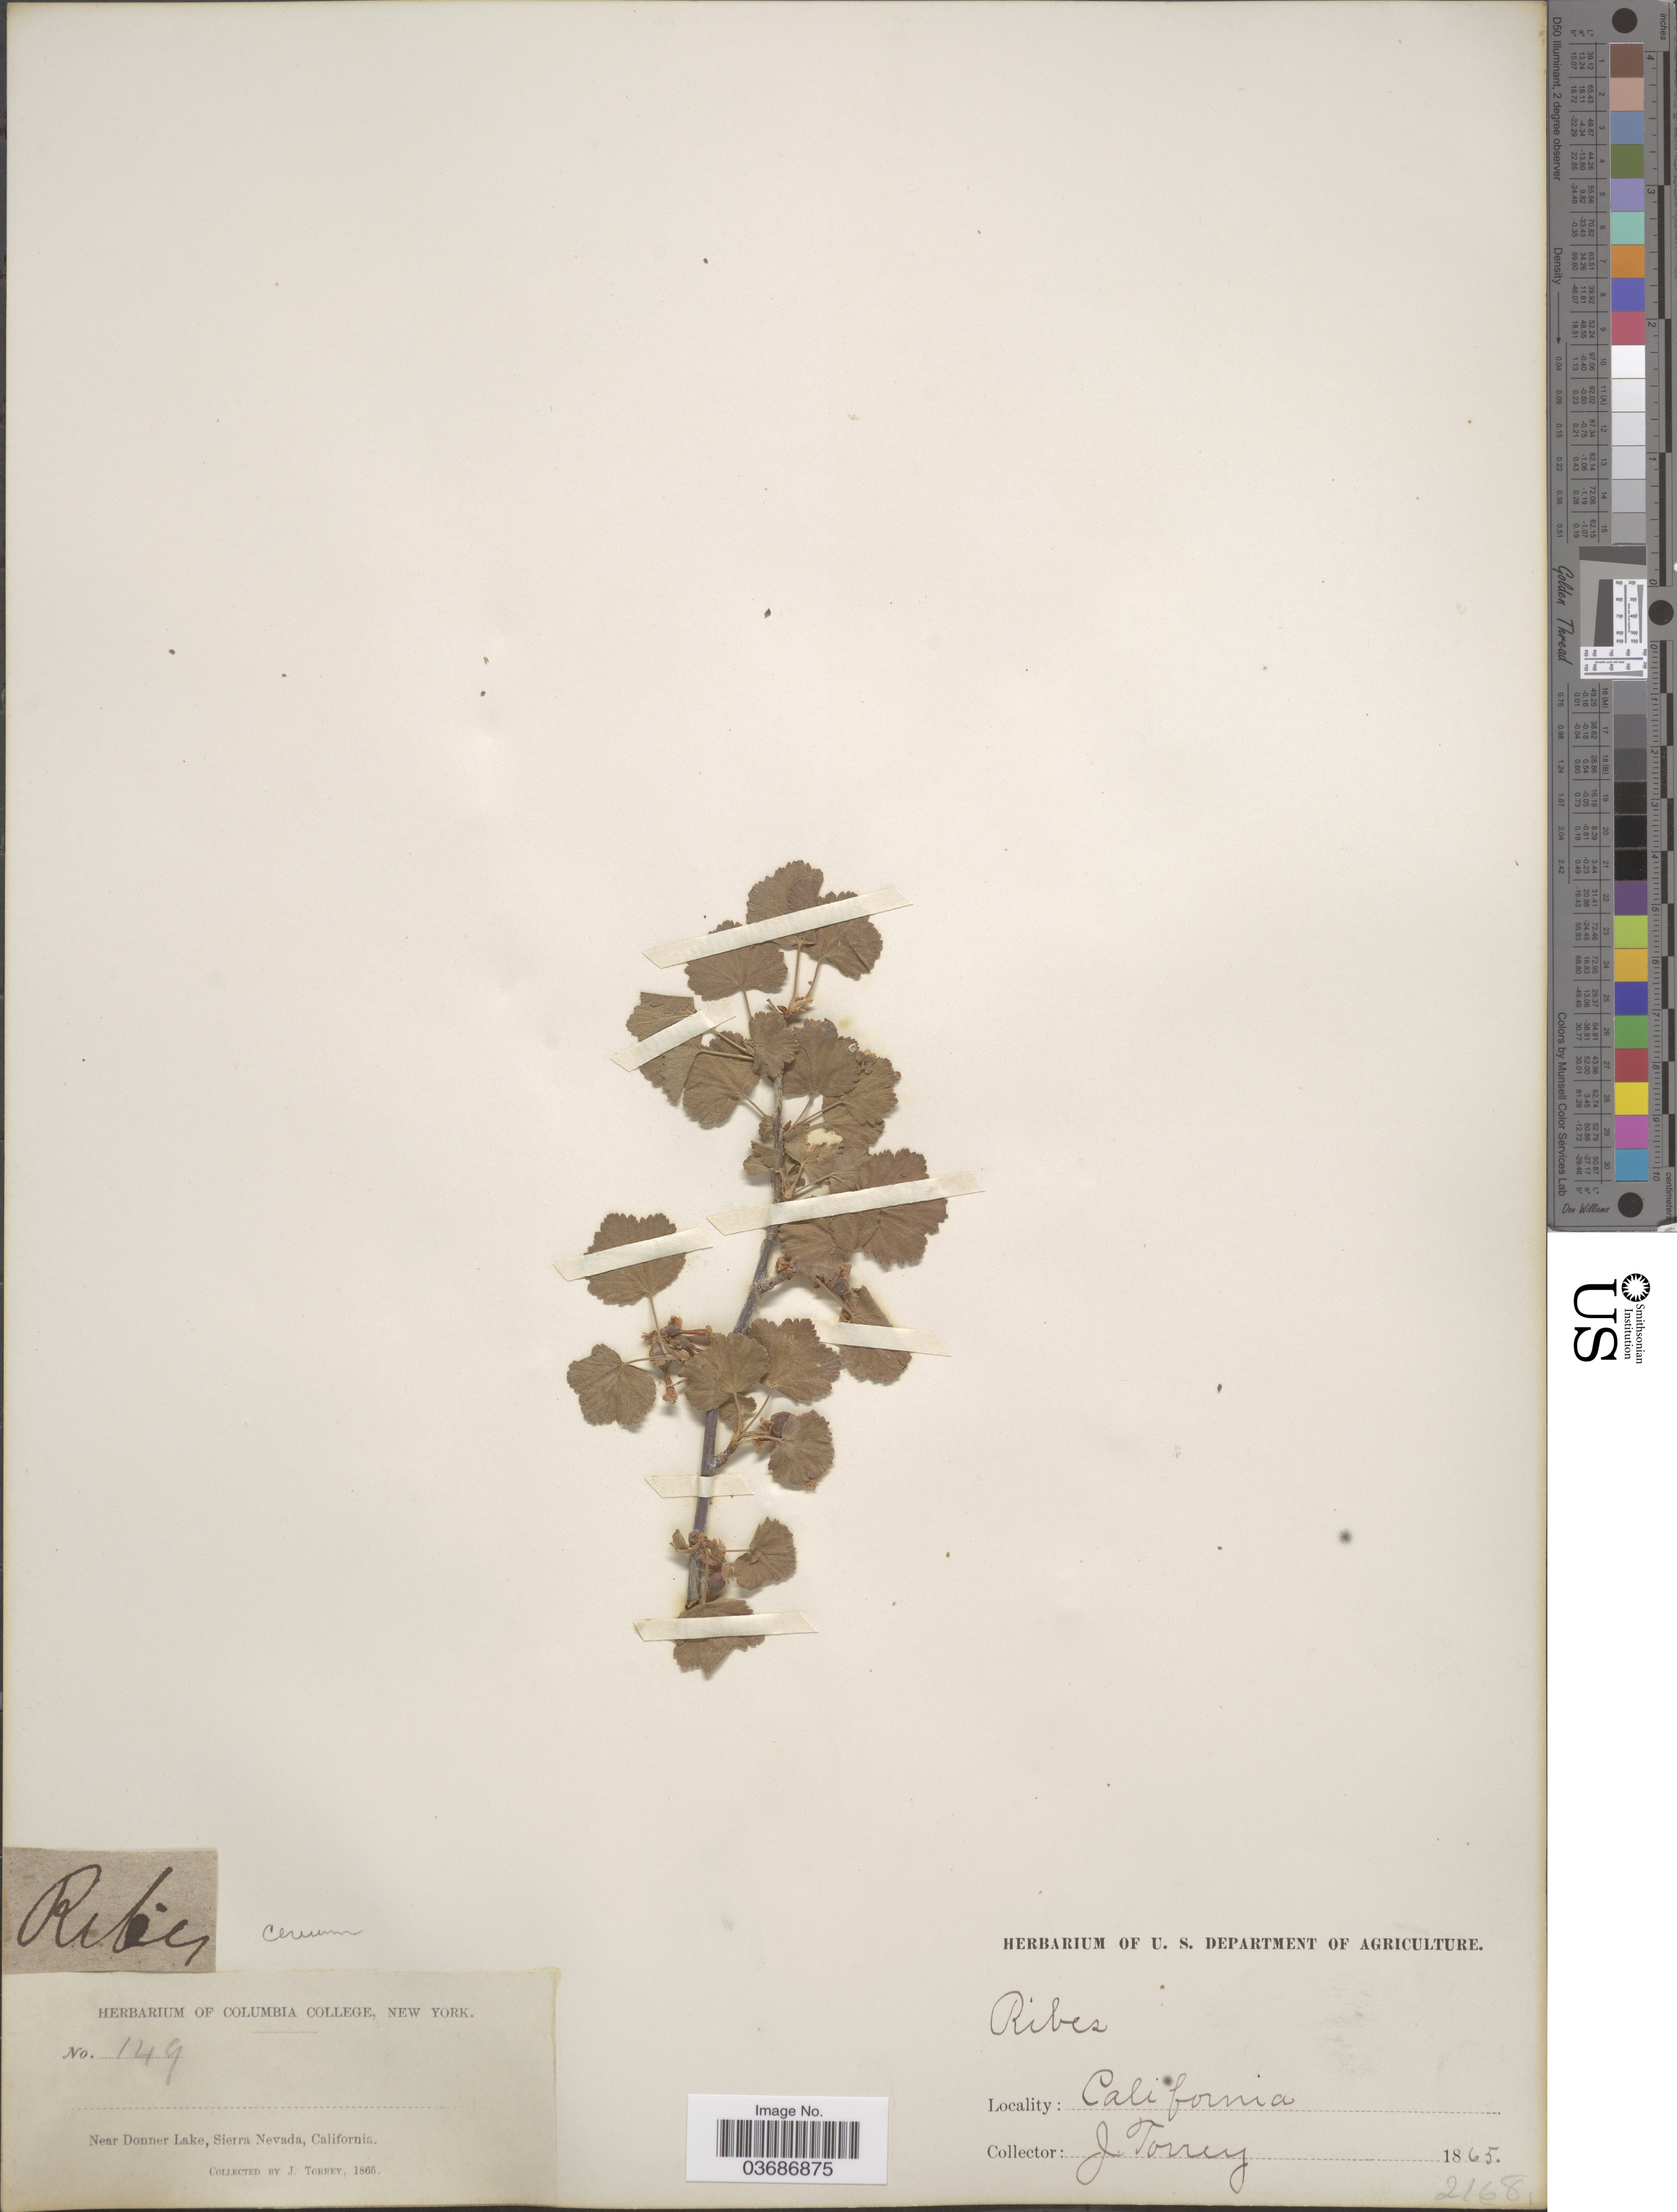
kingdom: Plantae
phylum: Tracheophyta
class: Magnoliopsida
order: Saxifragales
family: Grossulariaceae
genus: Ribes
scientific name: Ribes cereum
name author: Douglas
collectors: J. Torrey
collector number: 149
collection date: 1865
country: United States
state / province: California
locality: Near Donner Lake, Sierra Nevada.